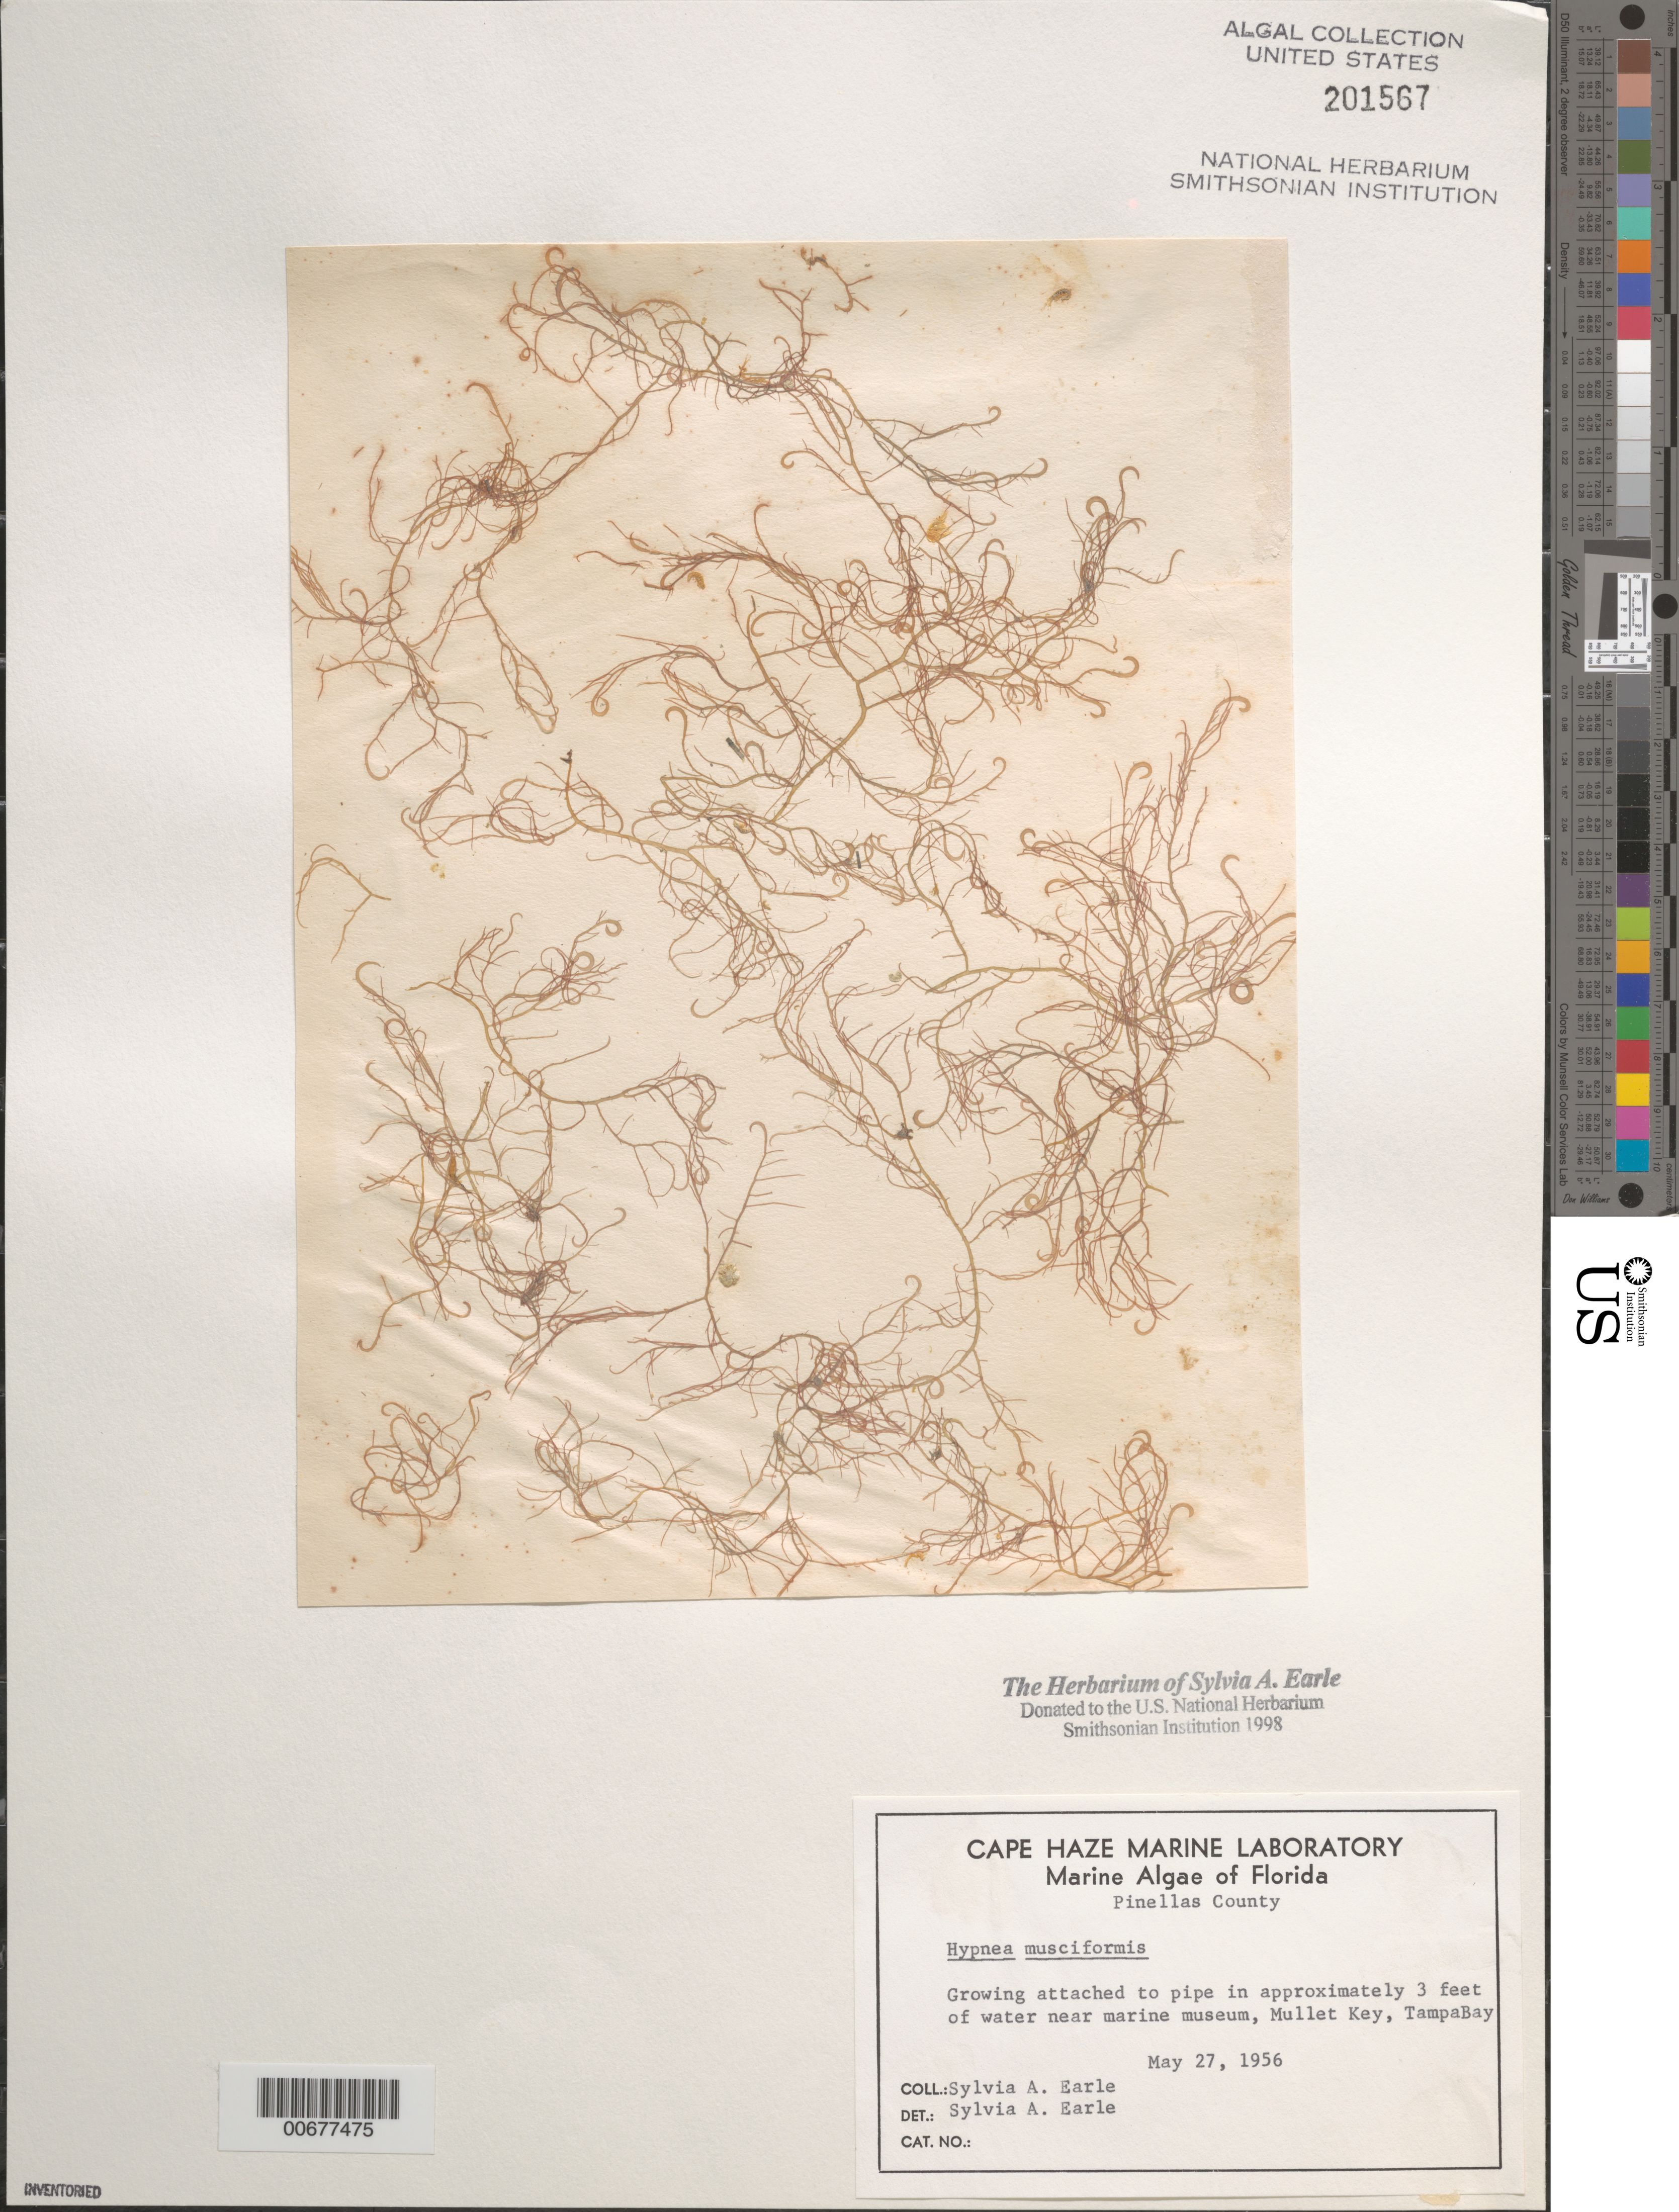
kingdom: Plantae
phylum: Rhodophyta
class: Florideophyceae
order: Gigartinales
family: Cystocloniaceae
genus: Hypnea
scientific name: Hypnea musciformis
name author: (Wulfen) J.V.Lamouroux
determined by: Earle, S. A.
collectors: S. A. Earle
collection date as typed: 27 May 1956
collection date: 1956-05-27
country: United States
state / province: Florida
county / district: Pinellas County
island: Mullet Key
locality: Tampa Bay, near marine museum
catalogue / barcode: US 201567